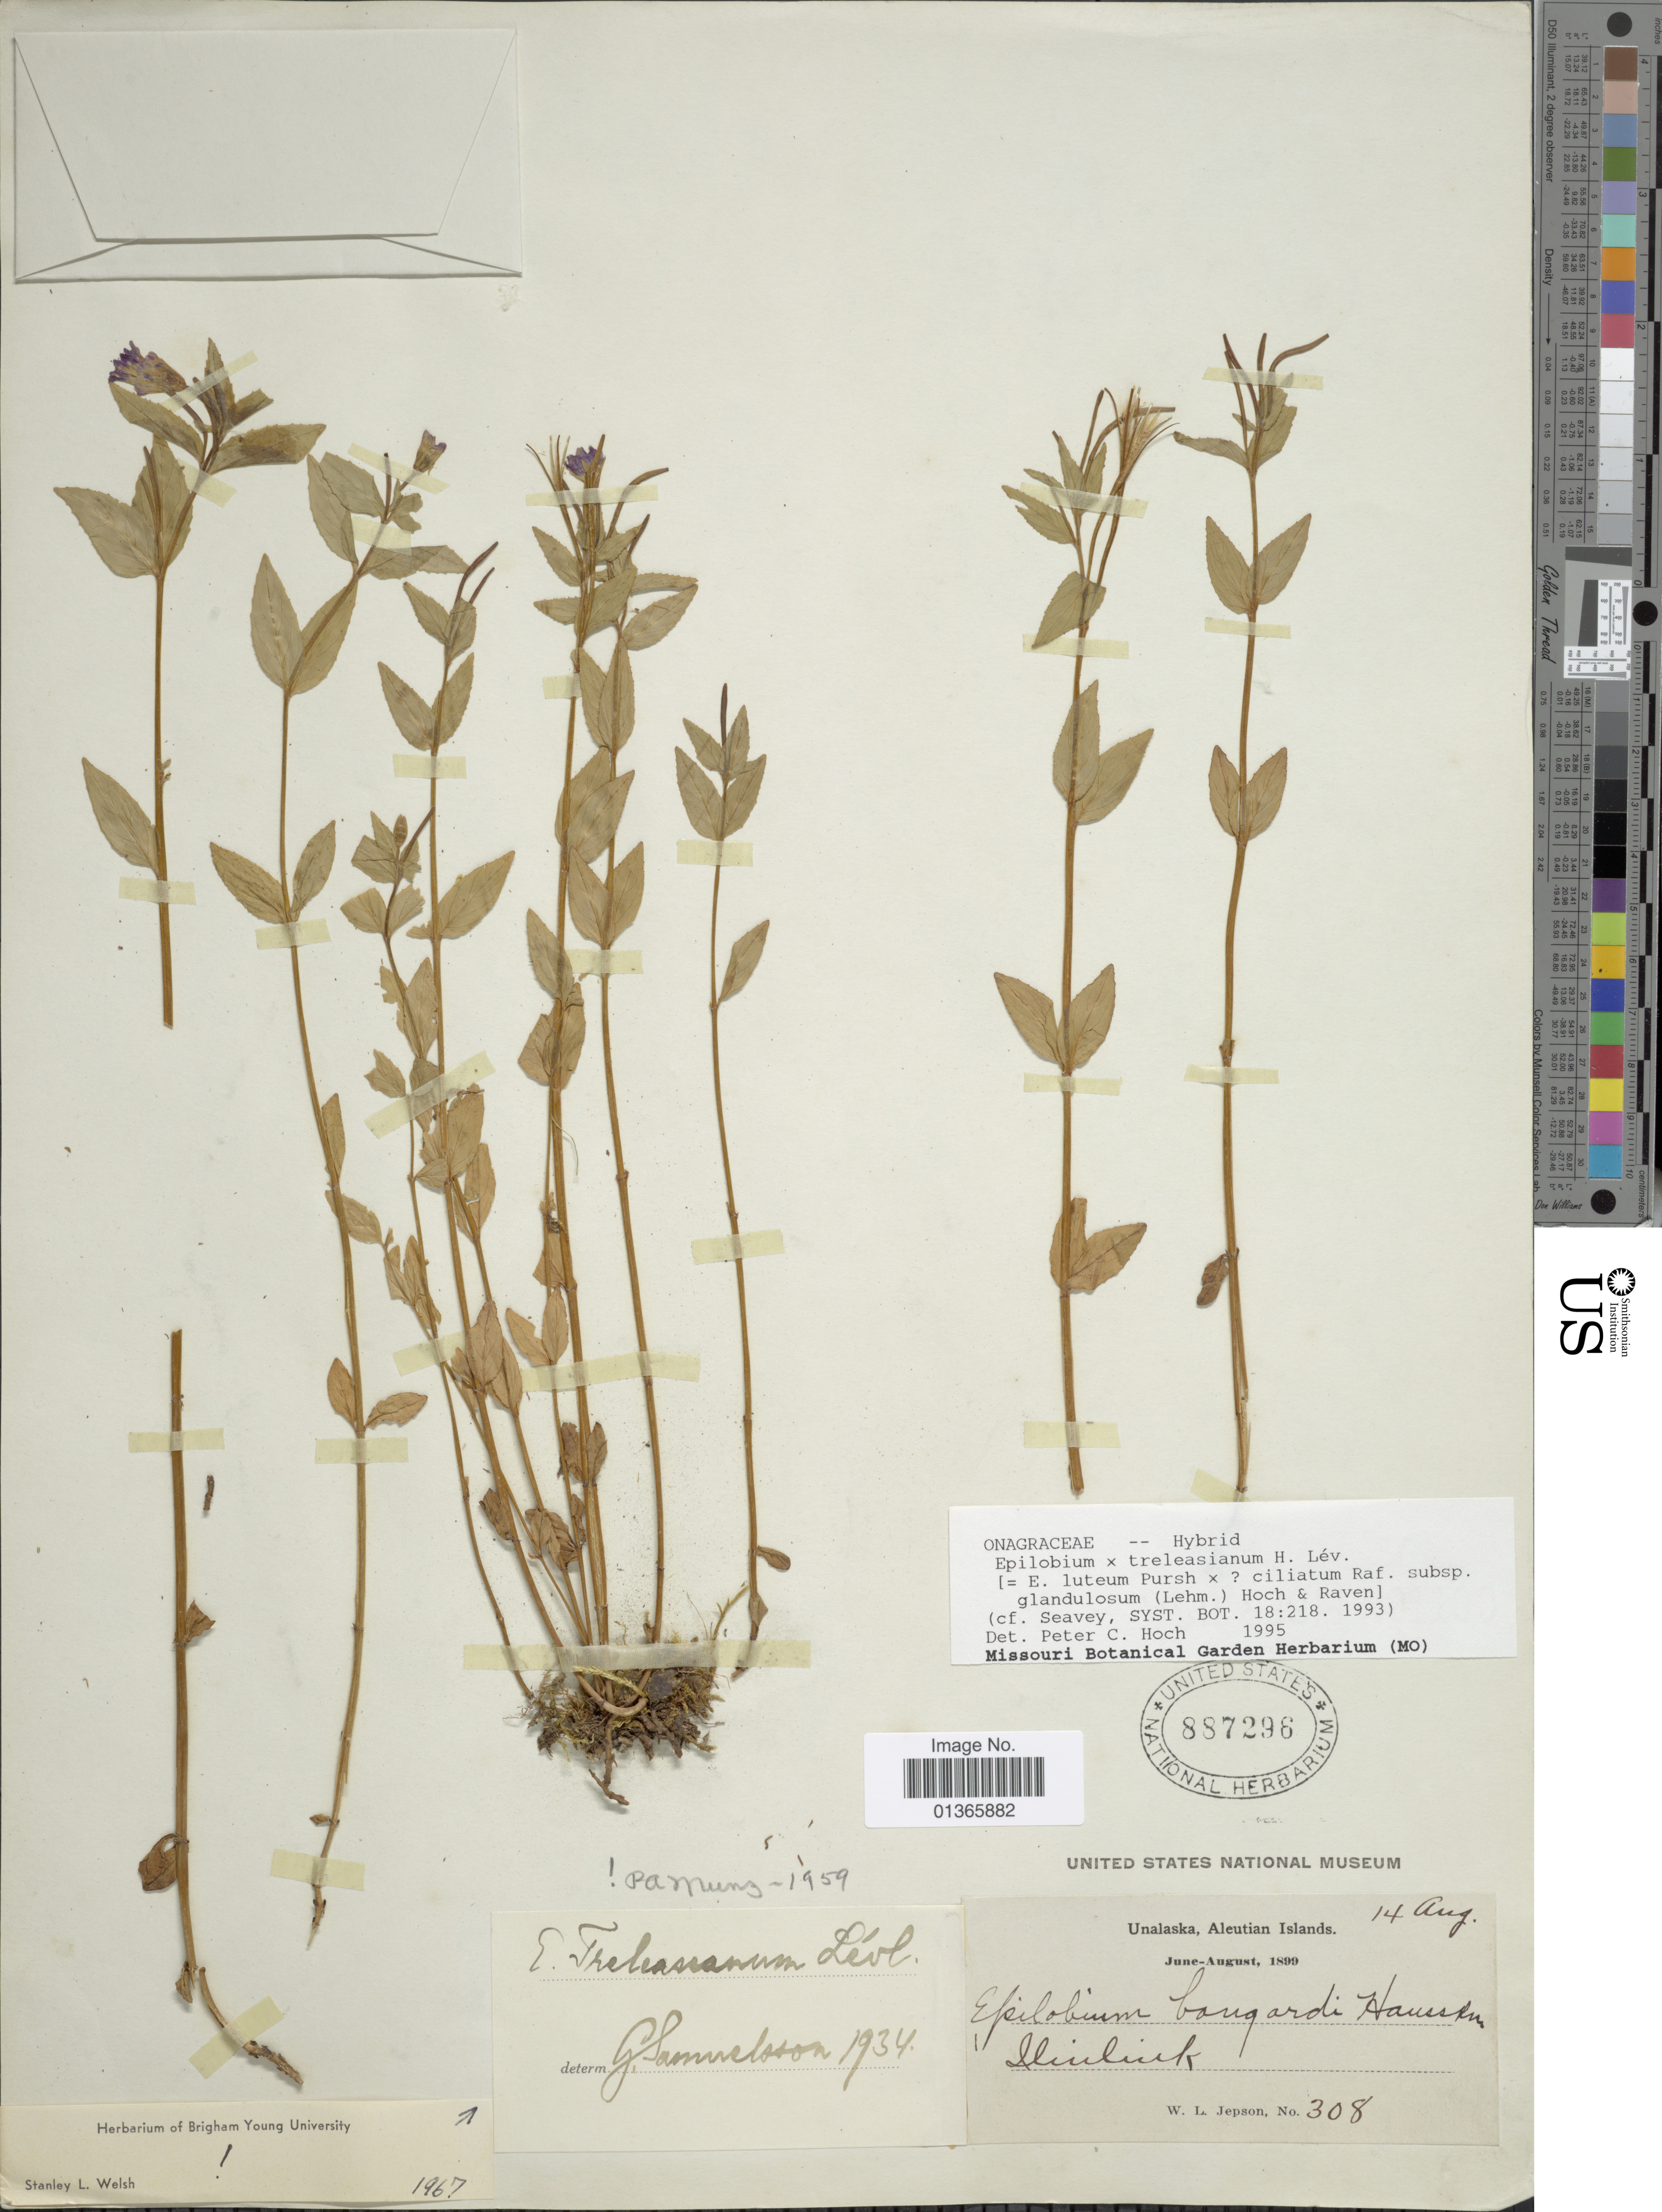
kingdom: Plantae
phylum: Tracheophyta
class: Magnoliopsida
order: Myrtales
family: Onagraceae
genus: Epilobium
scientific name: Epilobium x treleasianum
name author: H. Lév.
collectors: W. L. Jepson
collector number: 308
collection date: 1899-08-14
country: United States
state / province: Alaska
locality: Unalaska, Aleutian Islands. Iliuliuk.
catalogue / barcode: US 887296